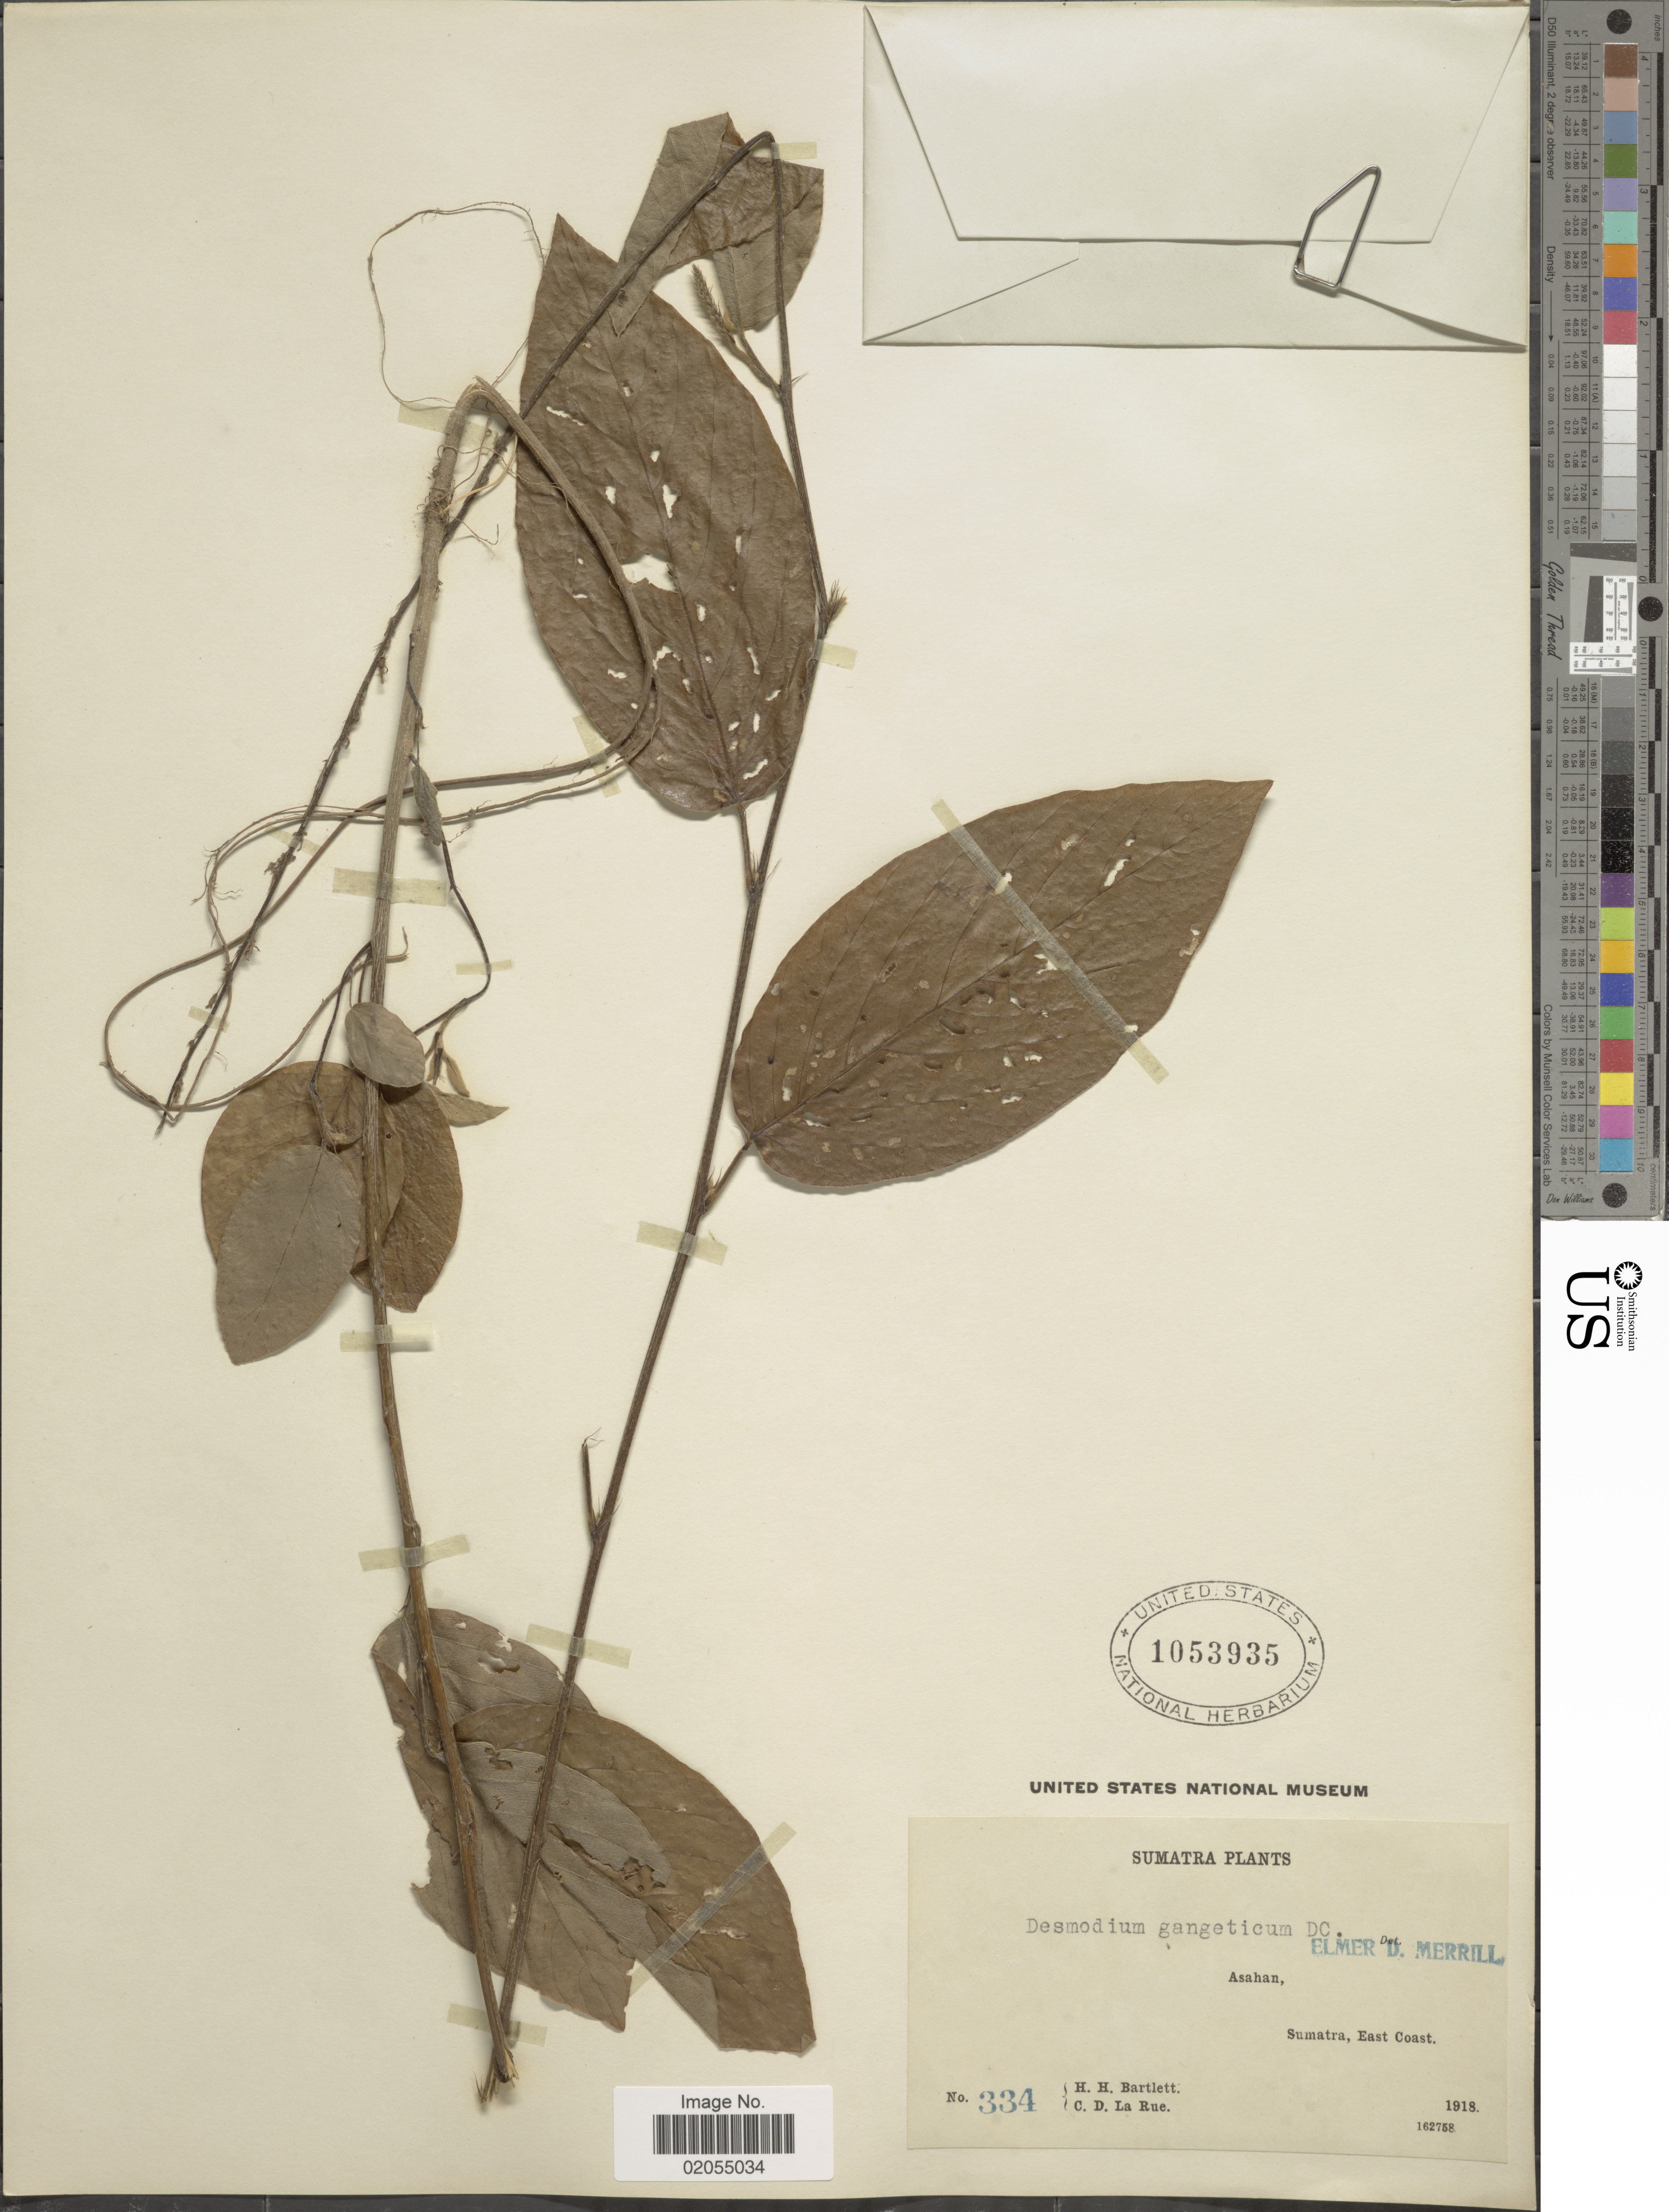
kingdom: Plantae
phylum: Tracheophyta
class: Magnoliopsida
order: Fabales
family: Fabaceae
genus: Pleurolobus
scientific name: Pleurolobus gangeticus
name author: (L.) J. St.-Hil. ex H. Ohashi & K. Ohashi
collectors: H. H. Bartlett & C. La Rue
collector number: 334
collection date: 1918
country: Indonesia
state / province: Sumatra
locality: Asahan, Sumatra, East Coast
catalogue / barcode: US 1053935